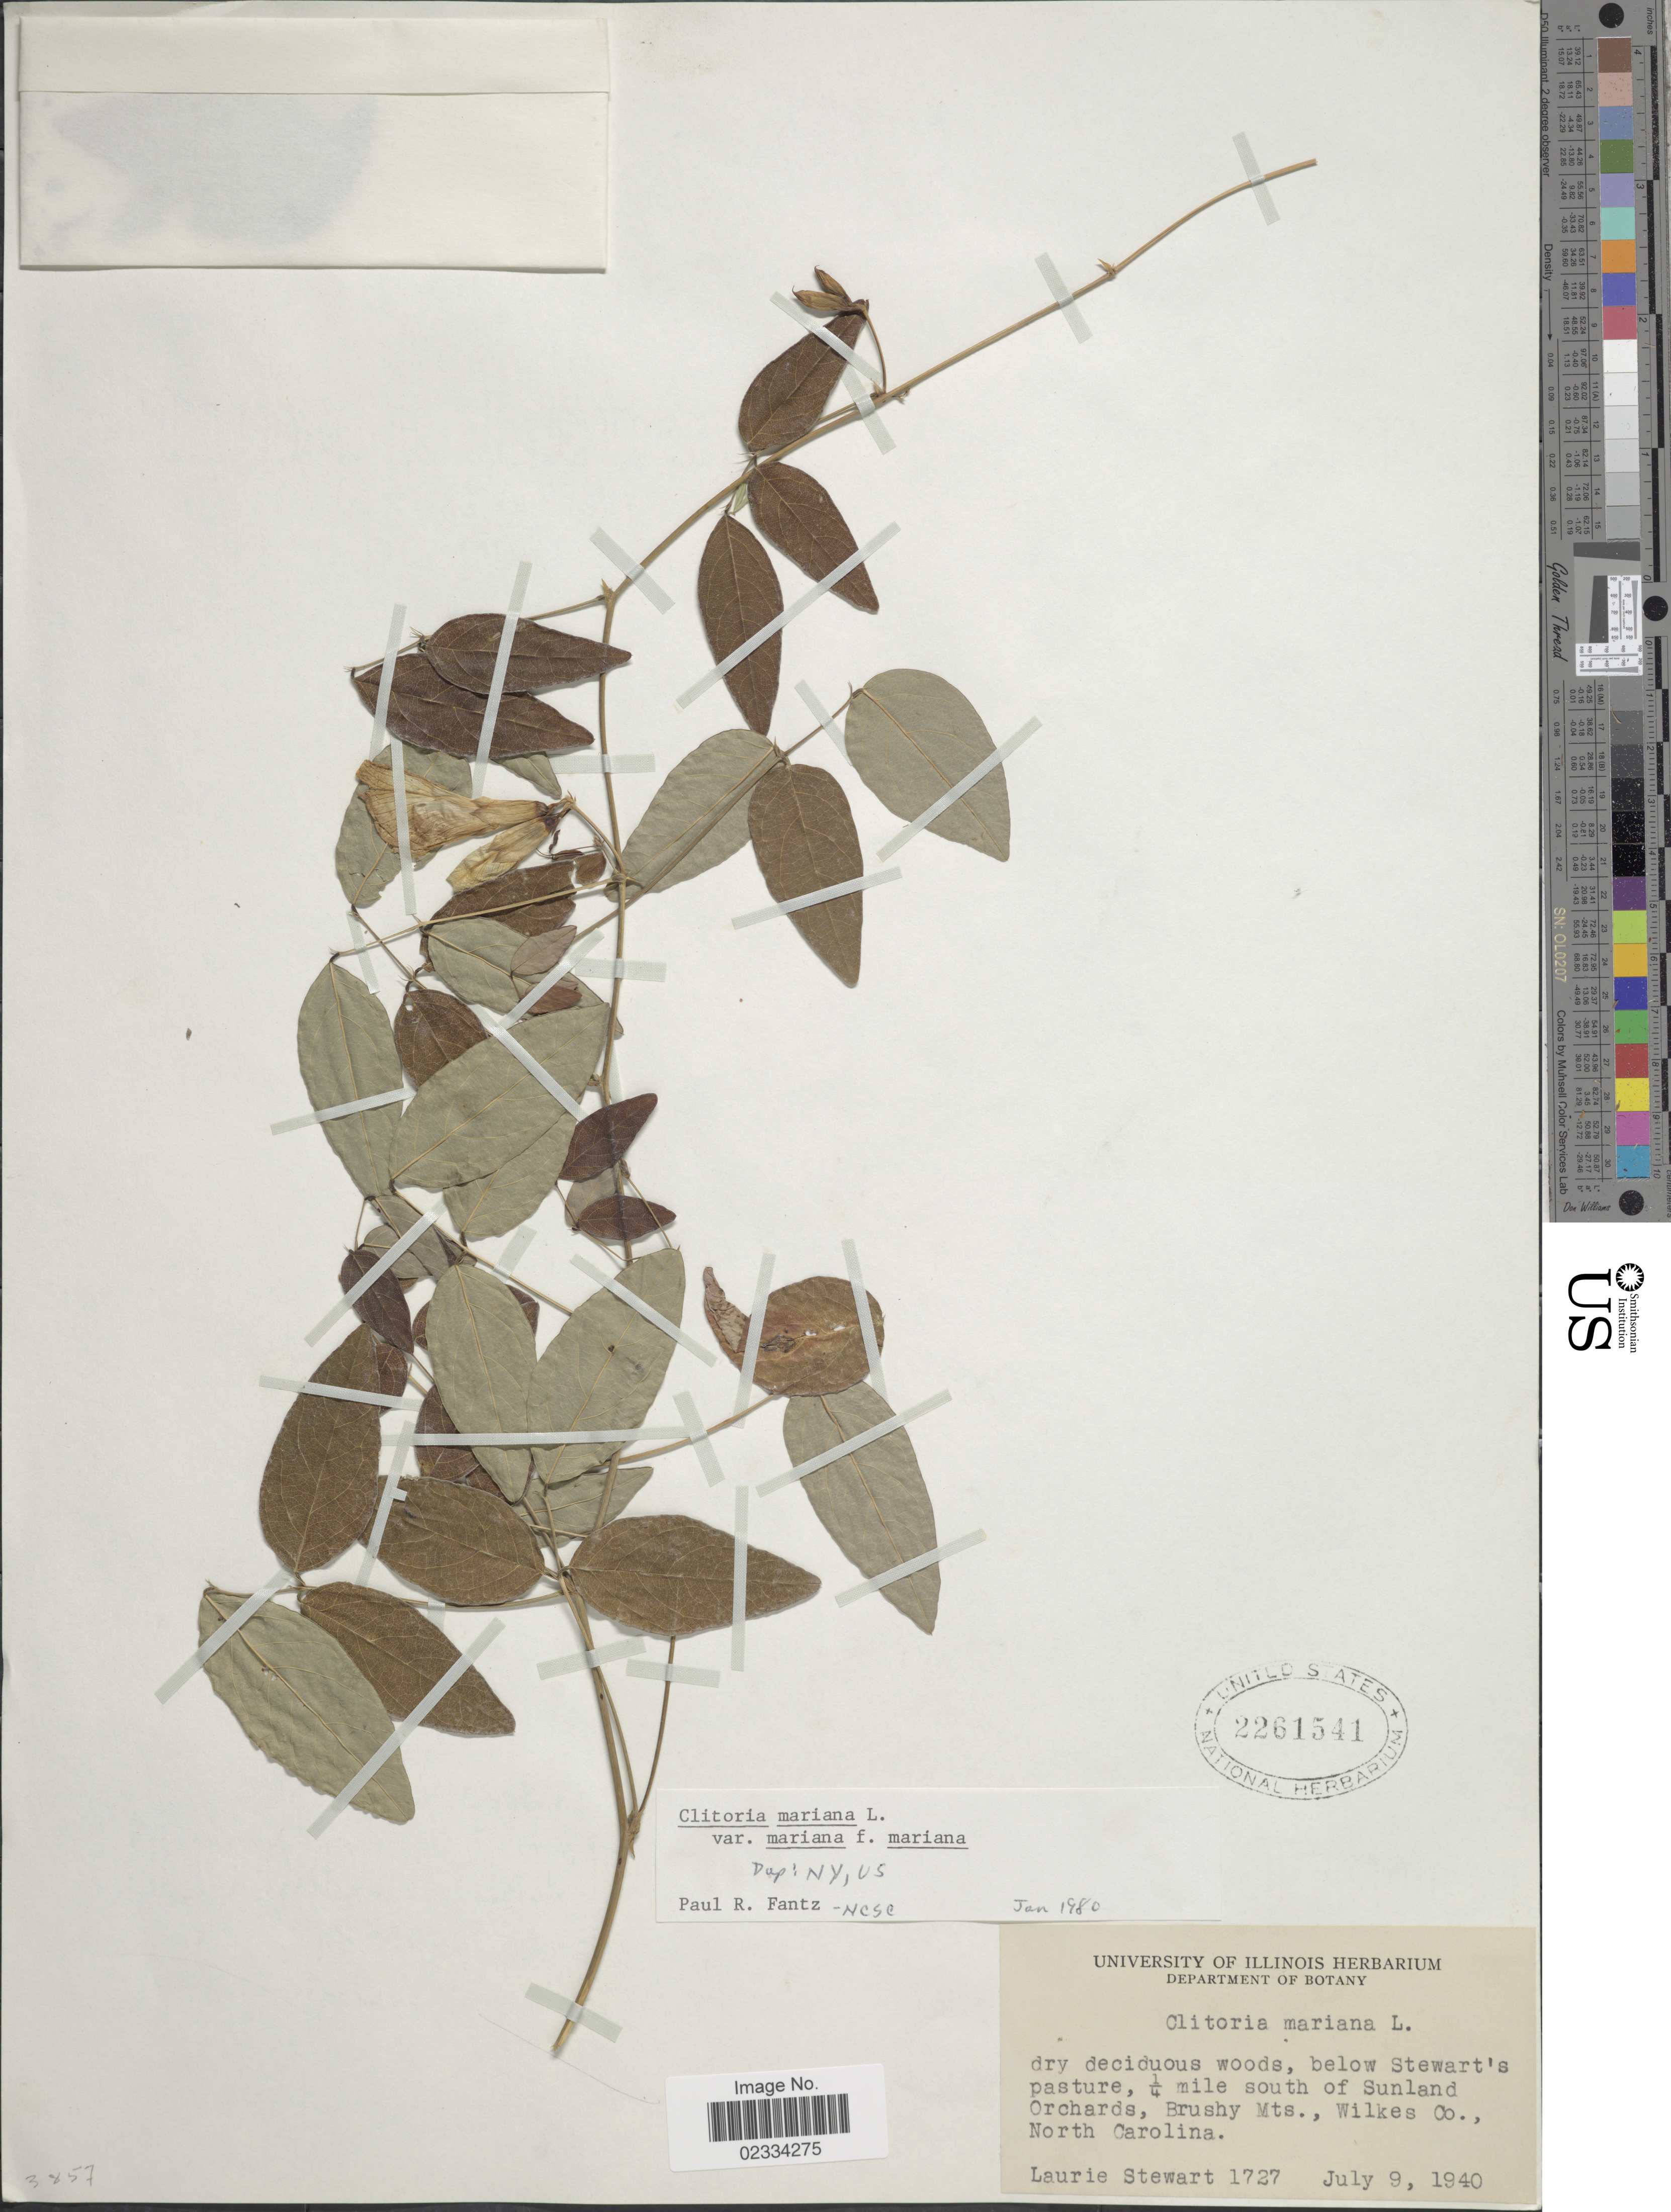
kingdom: Plantae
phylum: Tracheophyta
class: Magnoliopsida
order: Fabales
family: Fabaceae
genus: Clitoria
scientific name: Clitoria mariana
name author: L.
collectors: L. Stewart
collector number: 1727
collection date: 1940-07-09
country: United States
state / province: North Carolina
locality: Below Stewart's pasture, ¼ mile south of Sunland Orchards, Brushy Mts., Wilkes Co.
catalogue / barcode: US 2261541